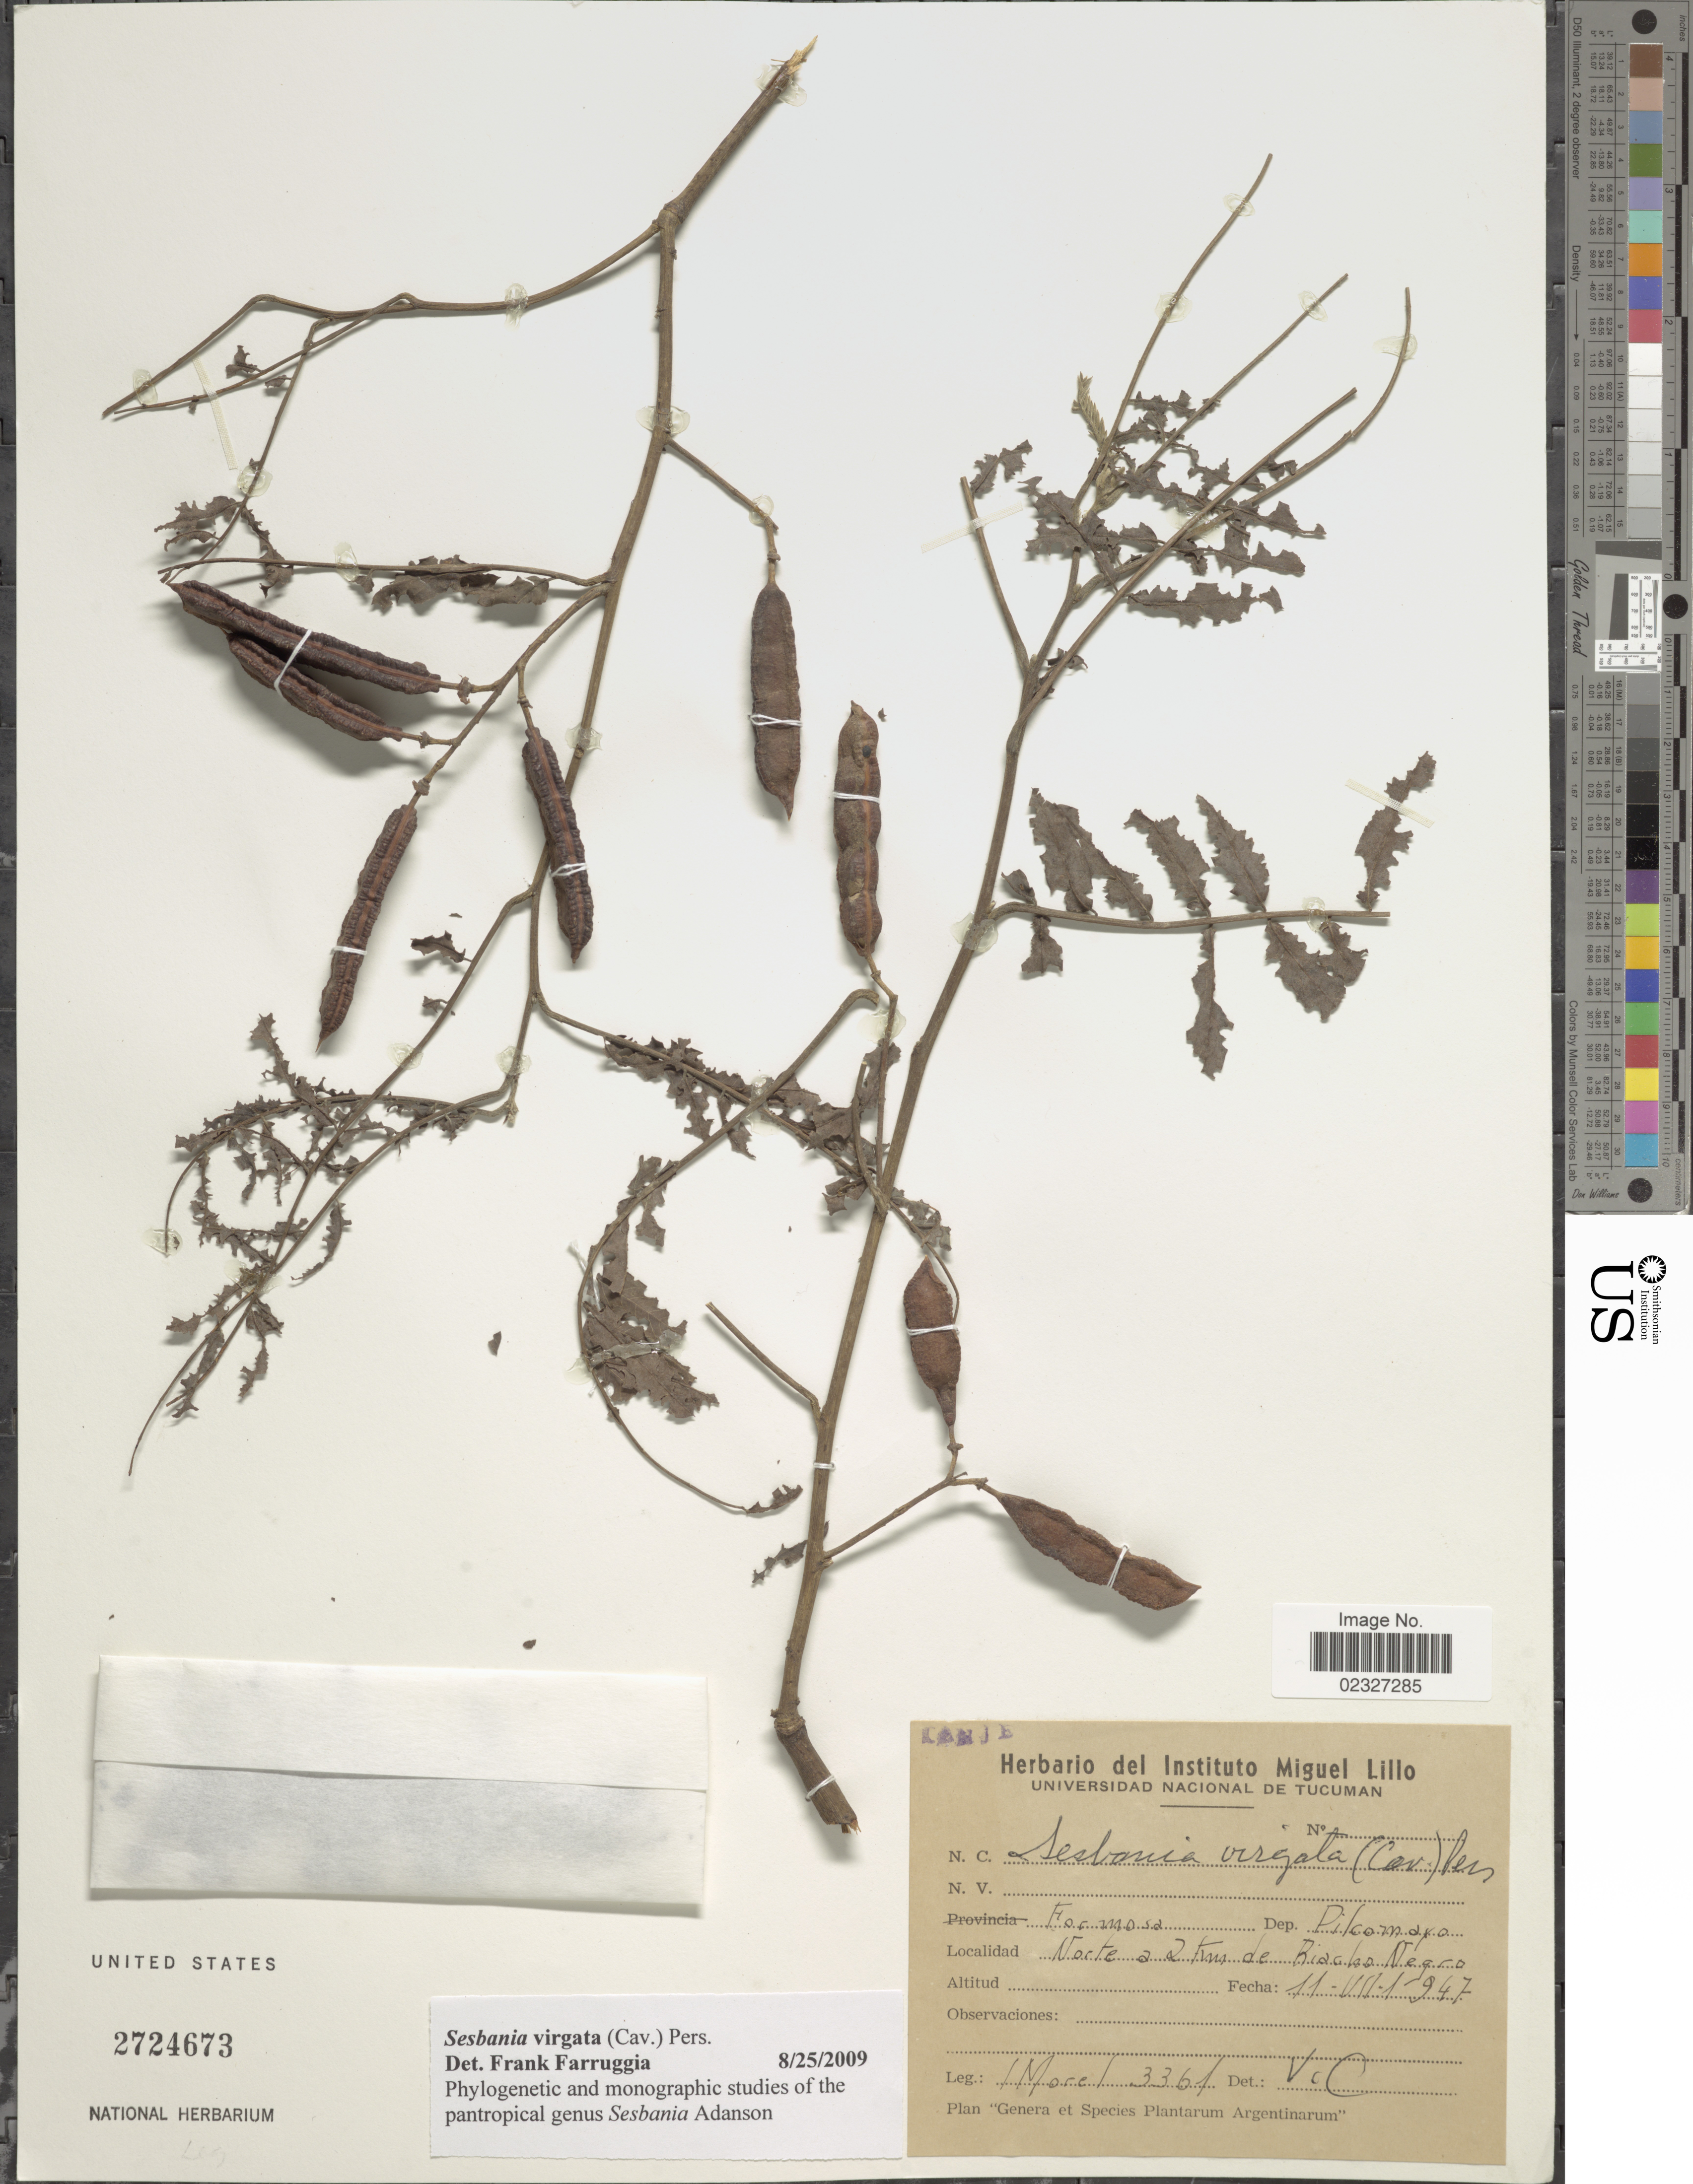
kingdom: Plantae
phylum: Tracheophyta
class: Magnoliopsida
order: Fabales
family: Fabaceae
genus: Sesbania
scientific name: Sesbania virgata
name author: (Cav.) Pers.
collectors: I. Morel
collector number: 3361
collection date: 1947-07-11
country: Taiwan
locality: Dep. Pilcomayo, norte a 2 km de Riacho Negro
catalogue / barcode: US 2724673